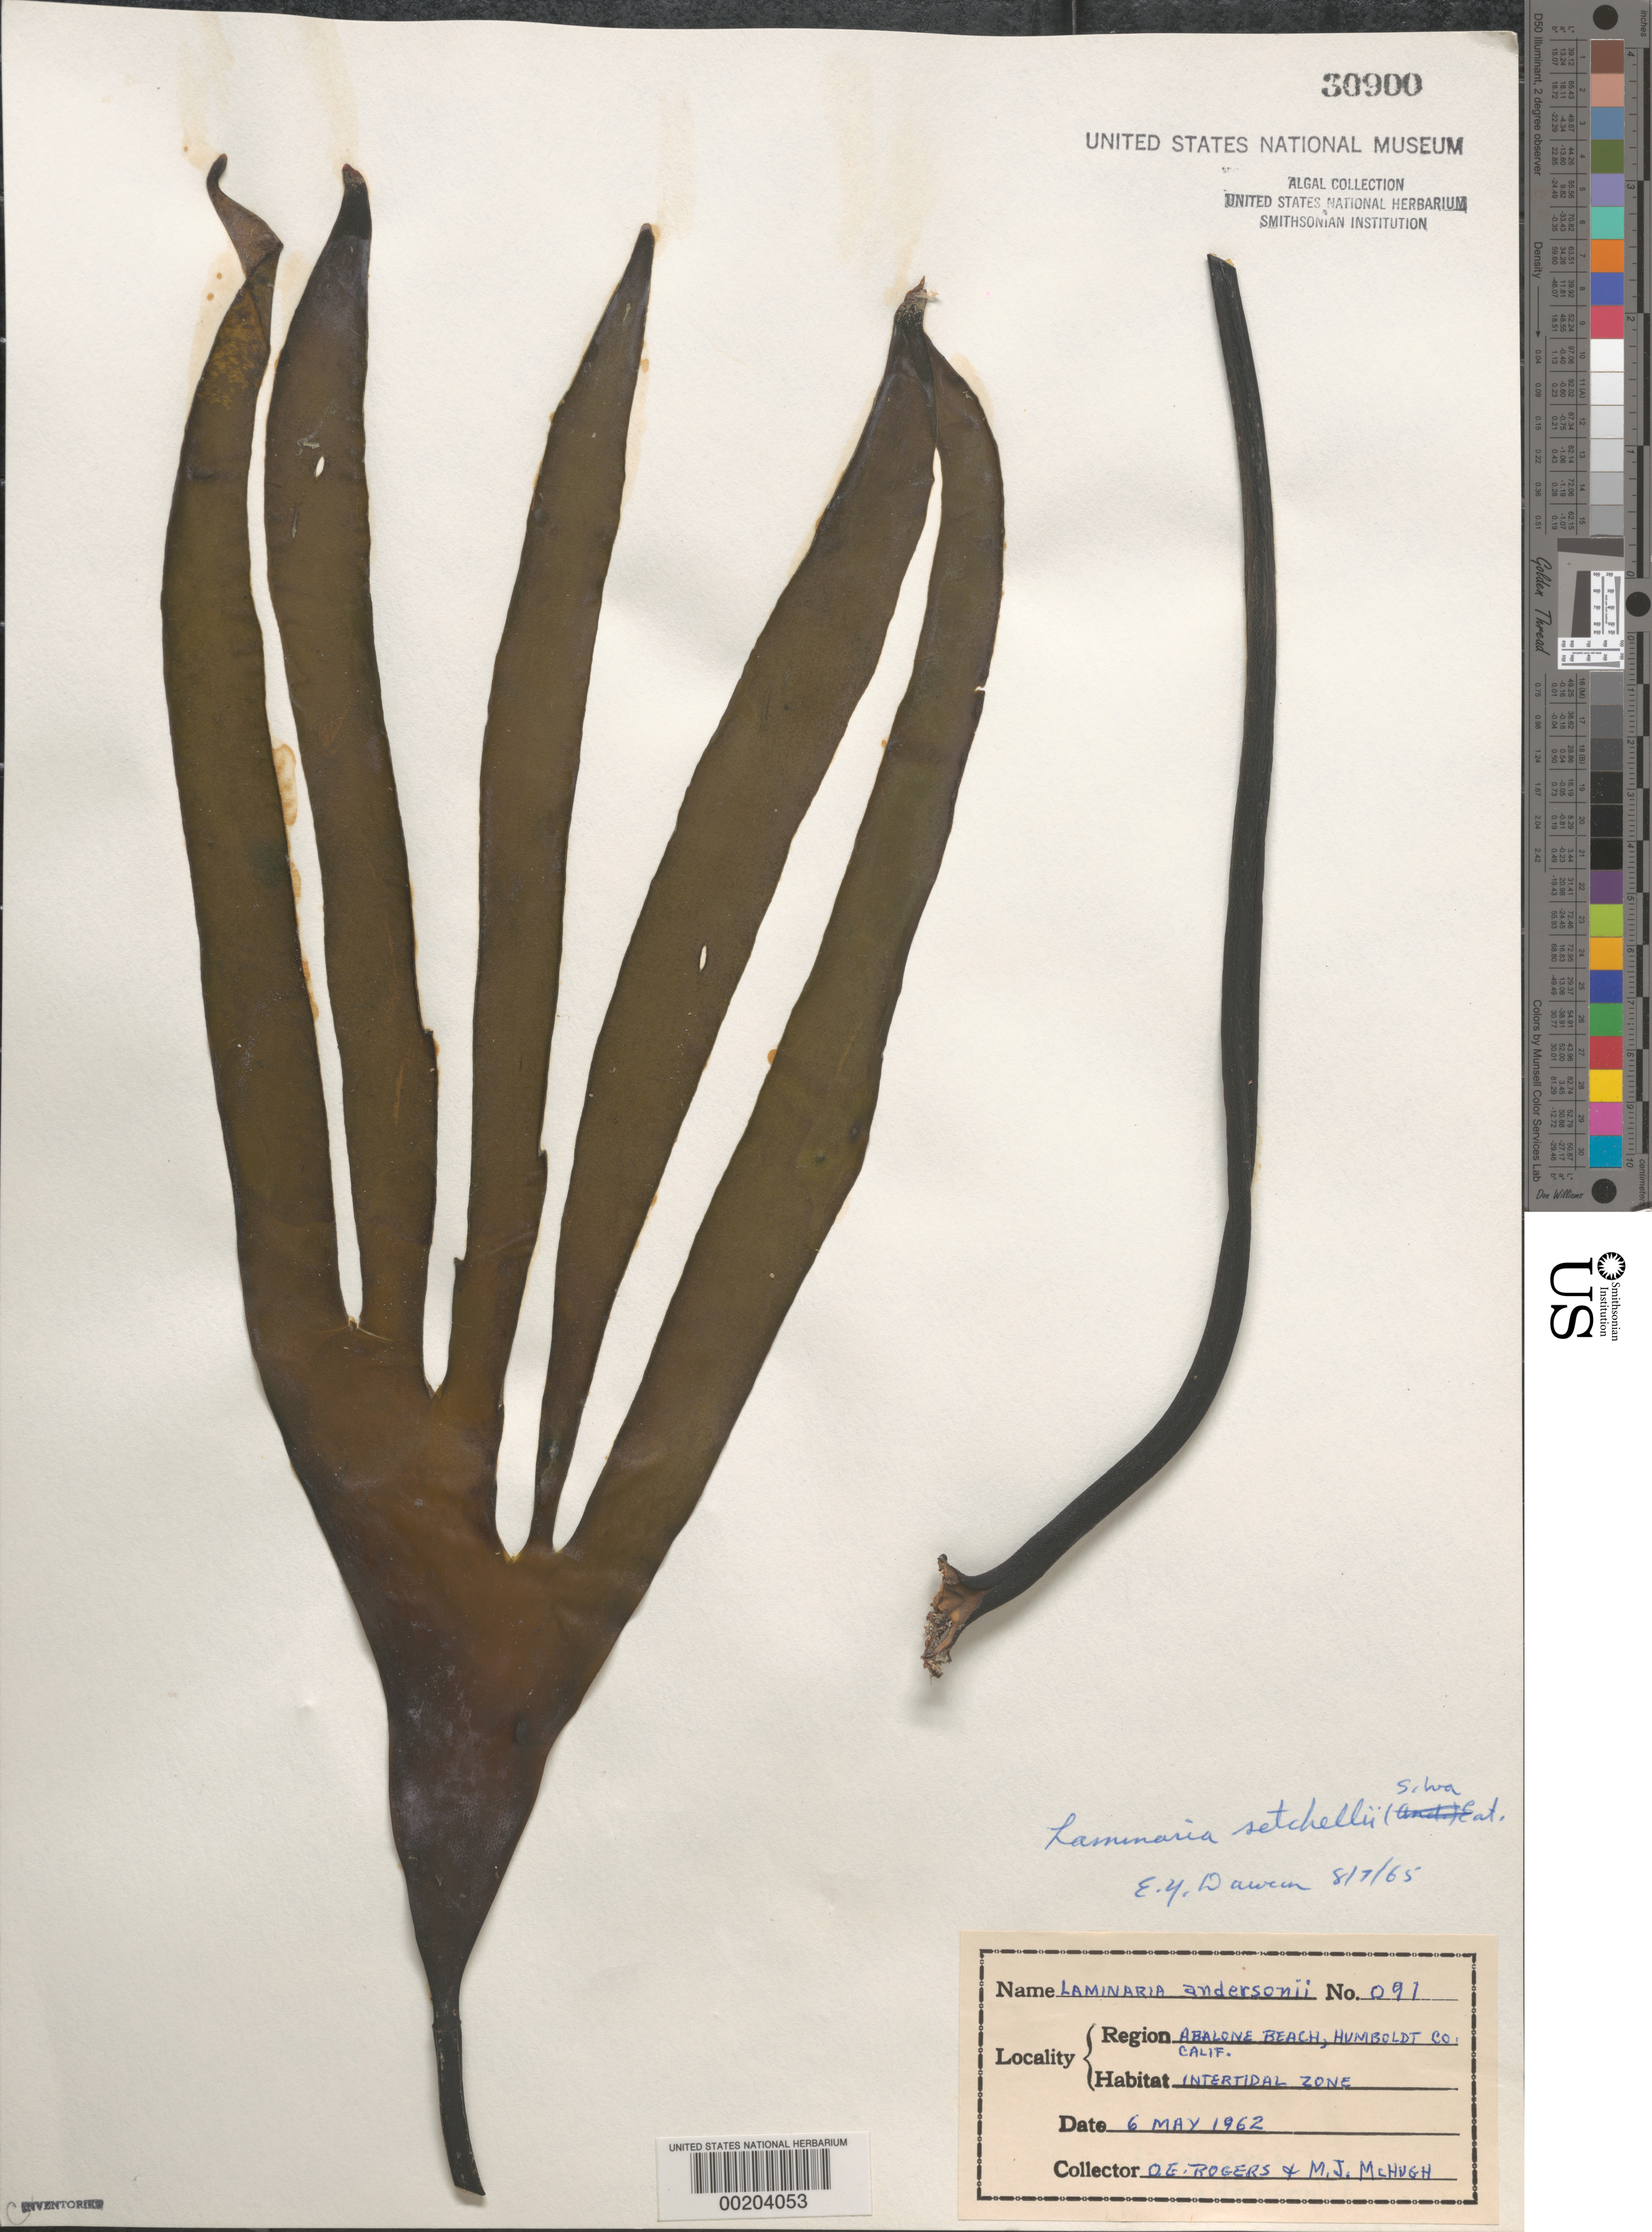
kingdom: Chromista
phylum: Ochrophyta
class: Phaeophyceae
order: Laminariales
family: Laminariaceae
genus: Laminaria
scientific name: Laminaria setchellii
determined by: Dawson, E. Y.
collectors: O. Rogers & M. Mchugh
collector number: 091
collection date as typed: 06 May 1962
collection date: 1962-05-06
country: United States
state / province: California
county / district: Humboldt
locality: Abalone Beach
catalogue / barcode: US 30900